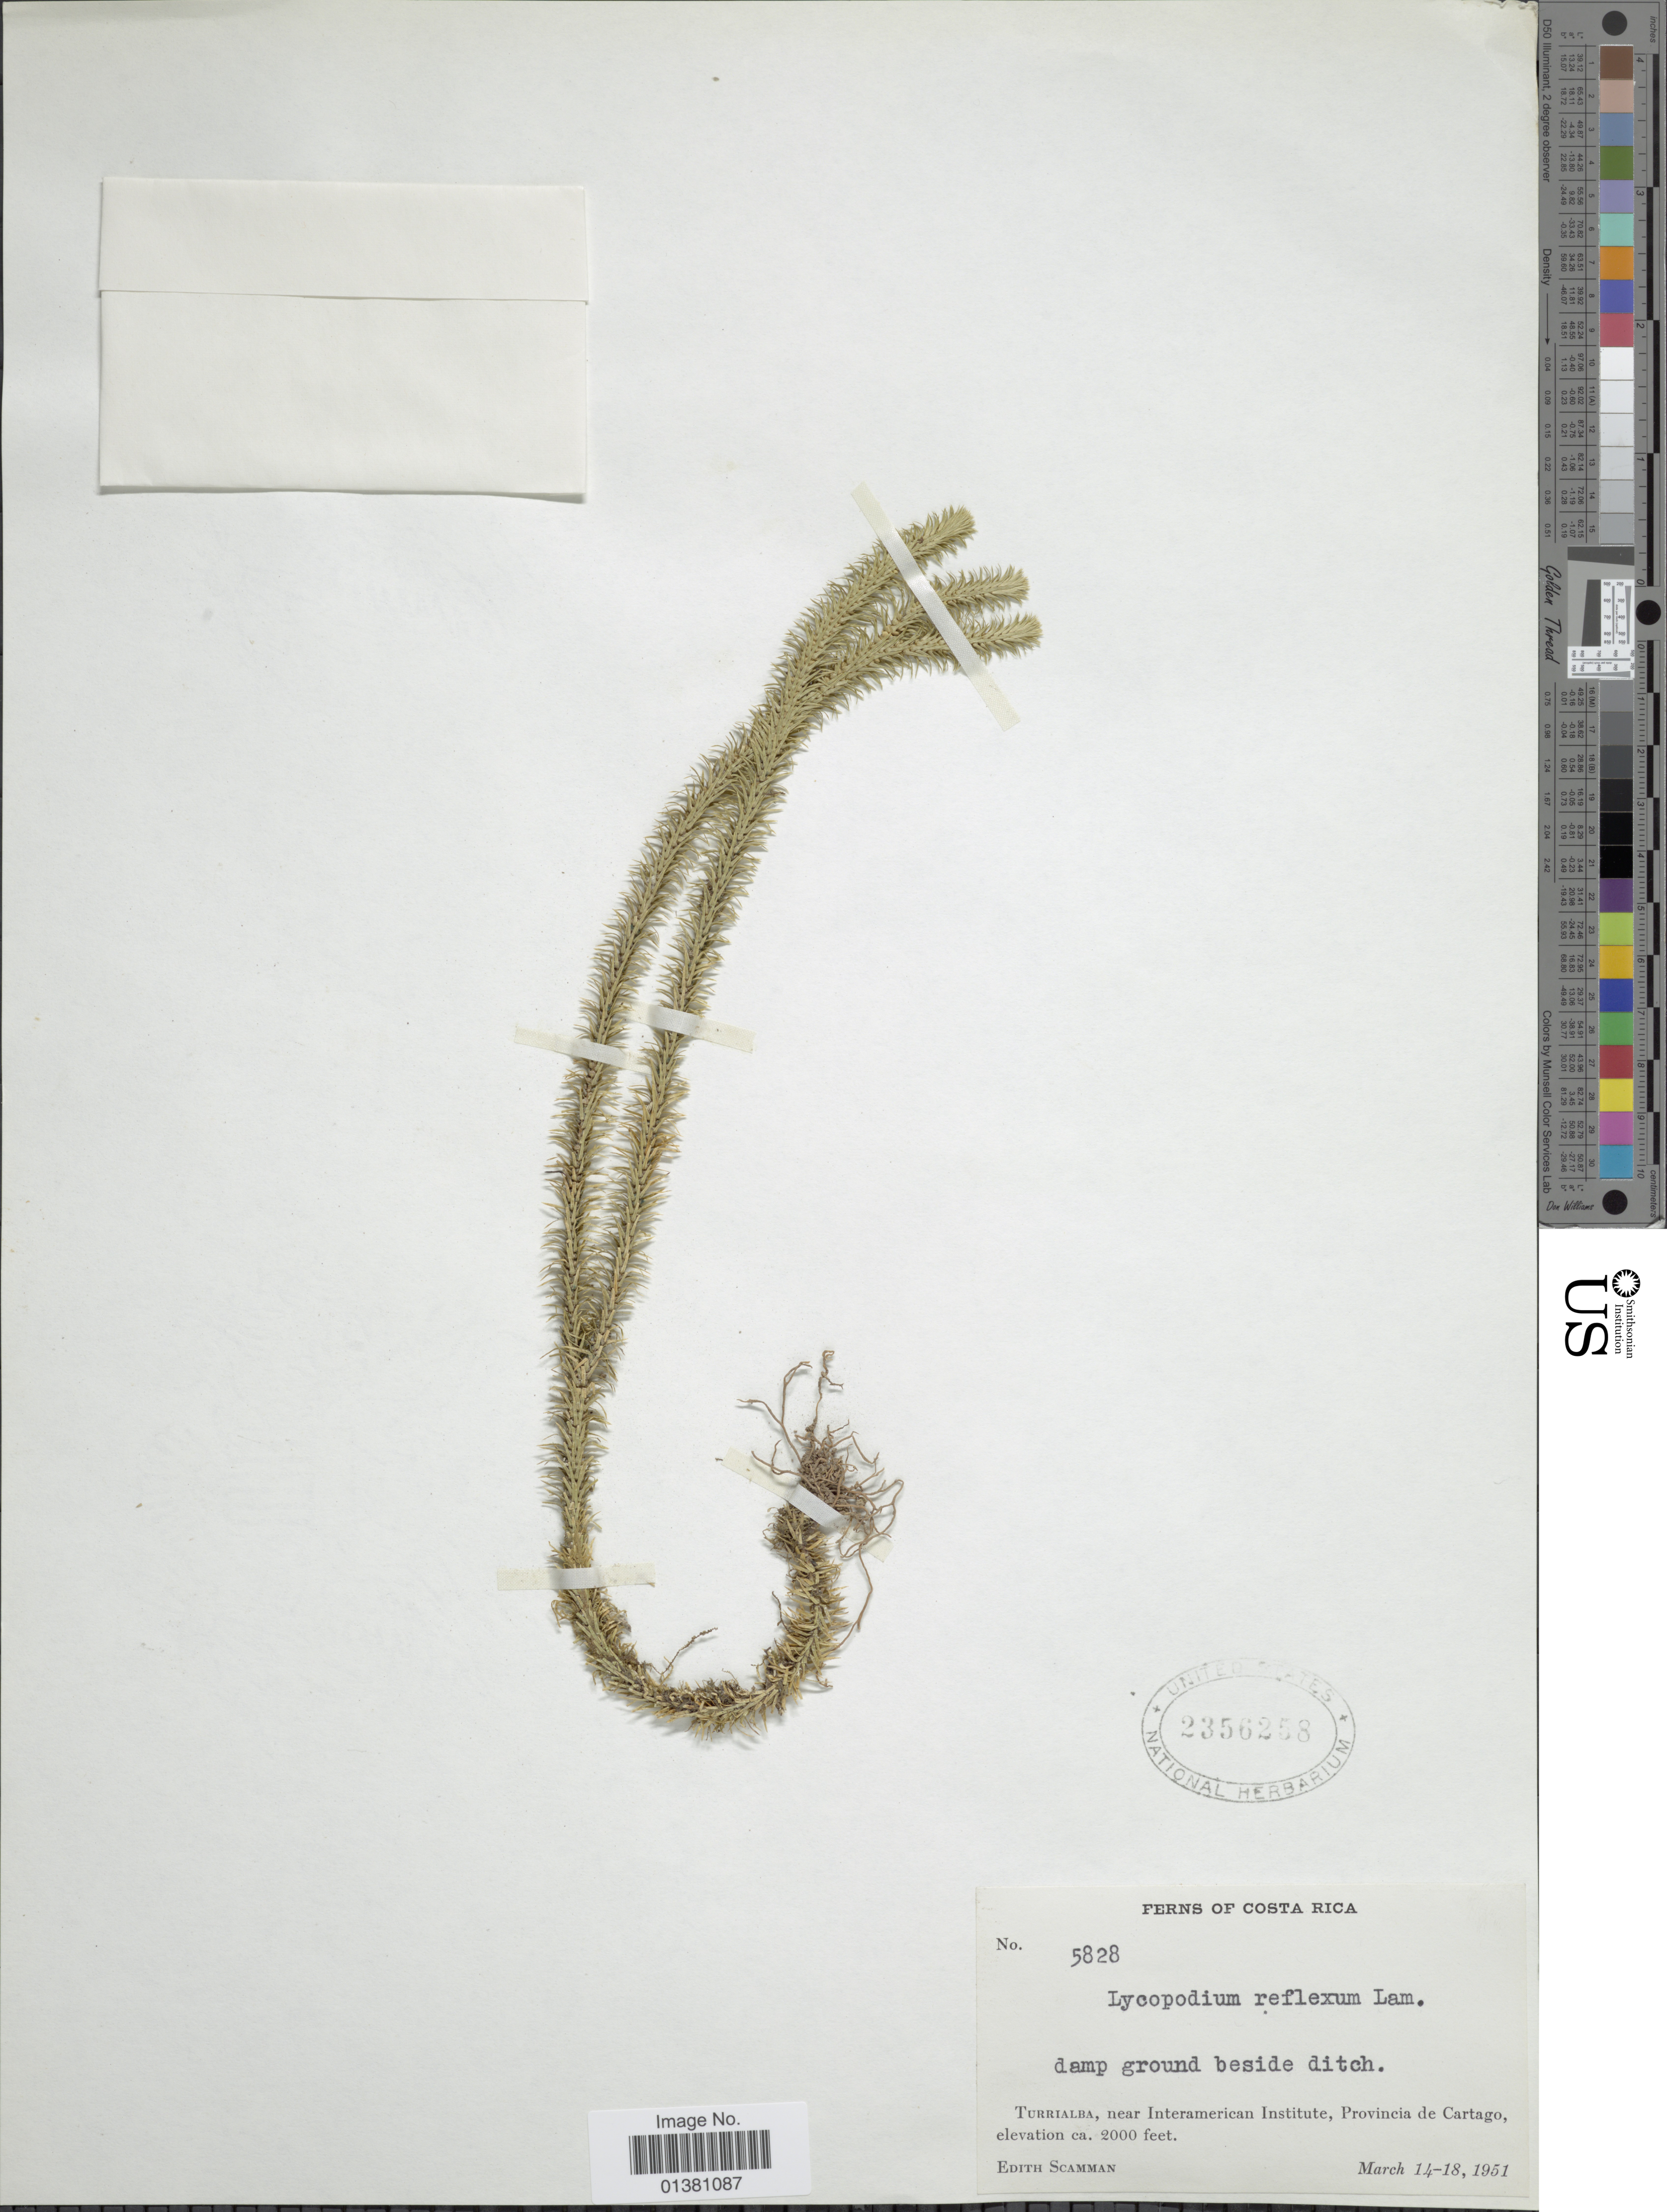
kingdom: Plantae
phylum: Tracheophyta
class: Lycopodiopsida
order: Lycopodiales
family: Lycopodiaceae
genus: Phlegmariurus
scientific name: Phlegmariurus reflexus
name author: (Lam.) B. Øllg.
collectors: E. Scamman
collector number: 5828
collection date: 1951-03-14/1951-03-18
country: Costa Rica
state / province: Cartago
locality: Turrialba, near Interamerican Institute, Provincia de Cartago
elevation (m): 610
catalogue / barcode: US 2356258